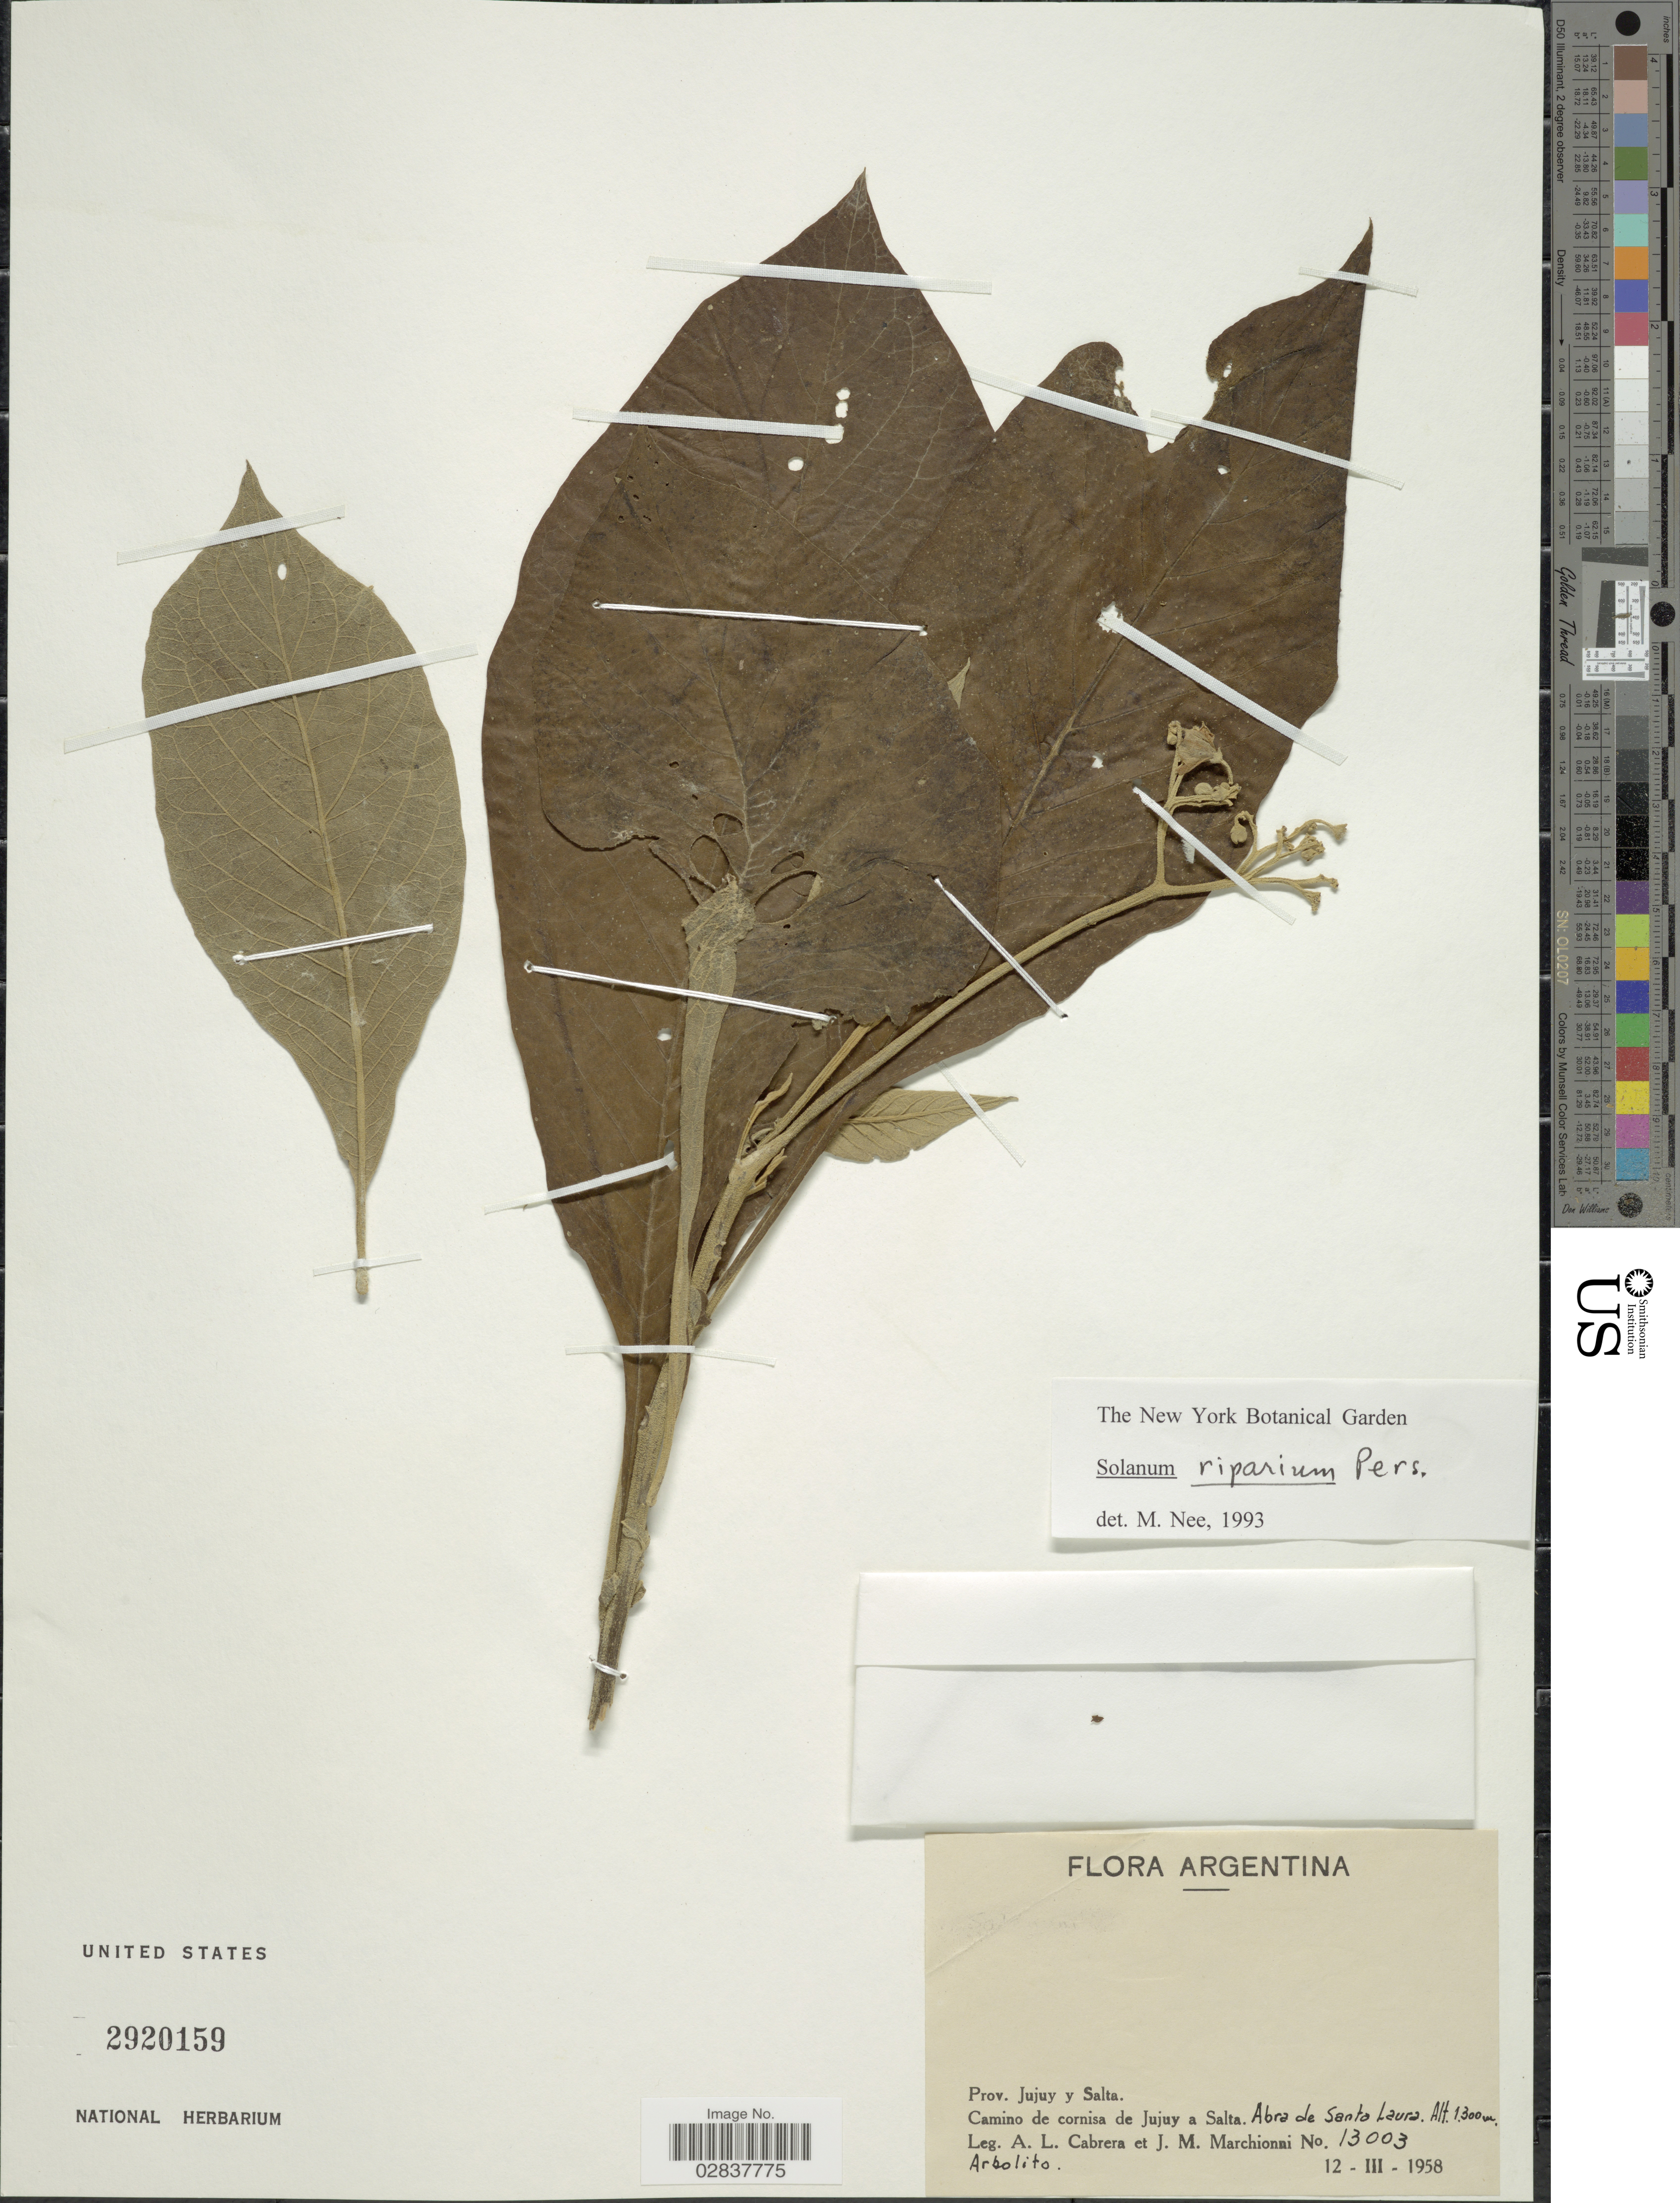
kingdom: Plantae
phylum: Tracheophyta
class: Magnoliopsida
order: Solanales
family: Solanaceae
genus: Solanum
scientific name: Solanum riparium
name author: Pers.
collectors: A. L. Cabrera & J. Marchionni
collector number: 13003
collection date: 1958-03-12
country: Argentina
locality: Prov. Jujuy y Salta. Camino de cornisa de Jujuy a Salta. Abra de Santa Laura.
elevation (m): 1300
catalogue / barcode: US 2920159